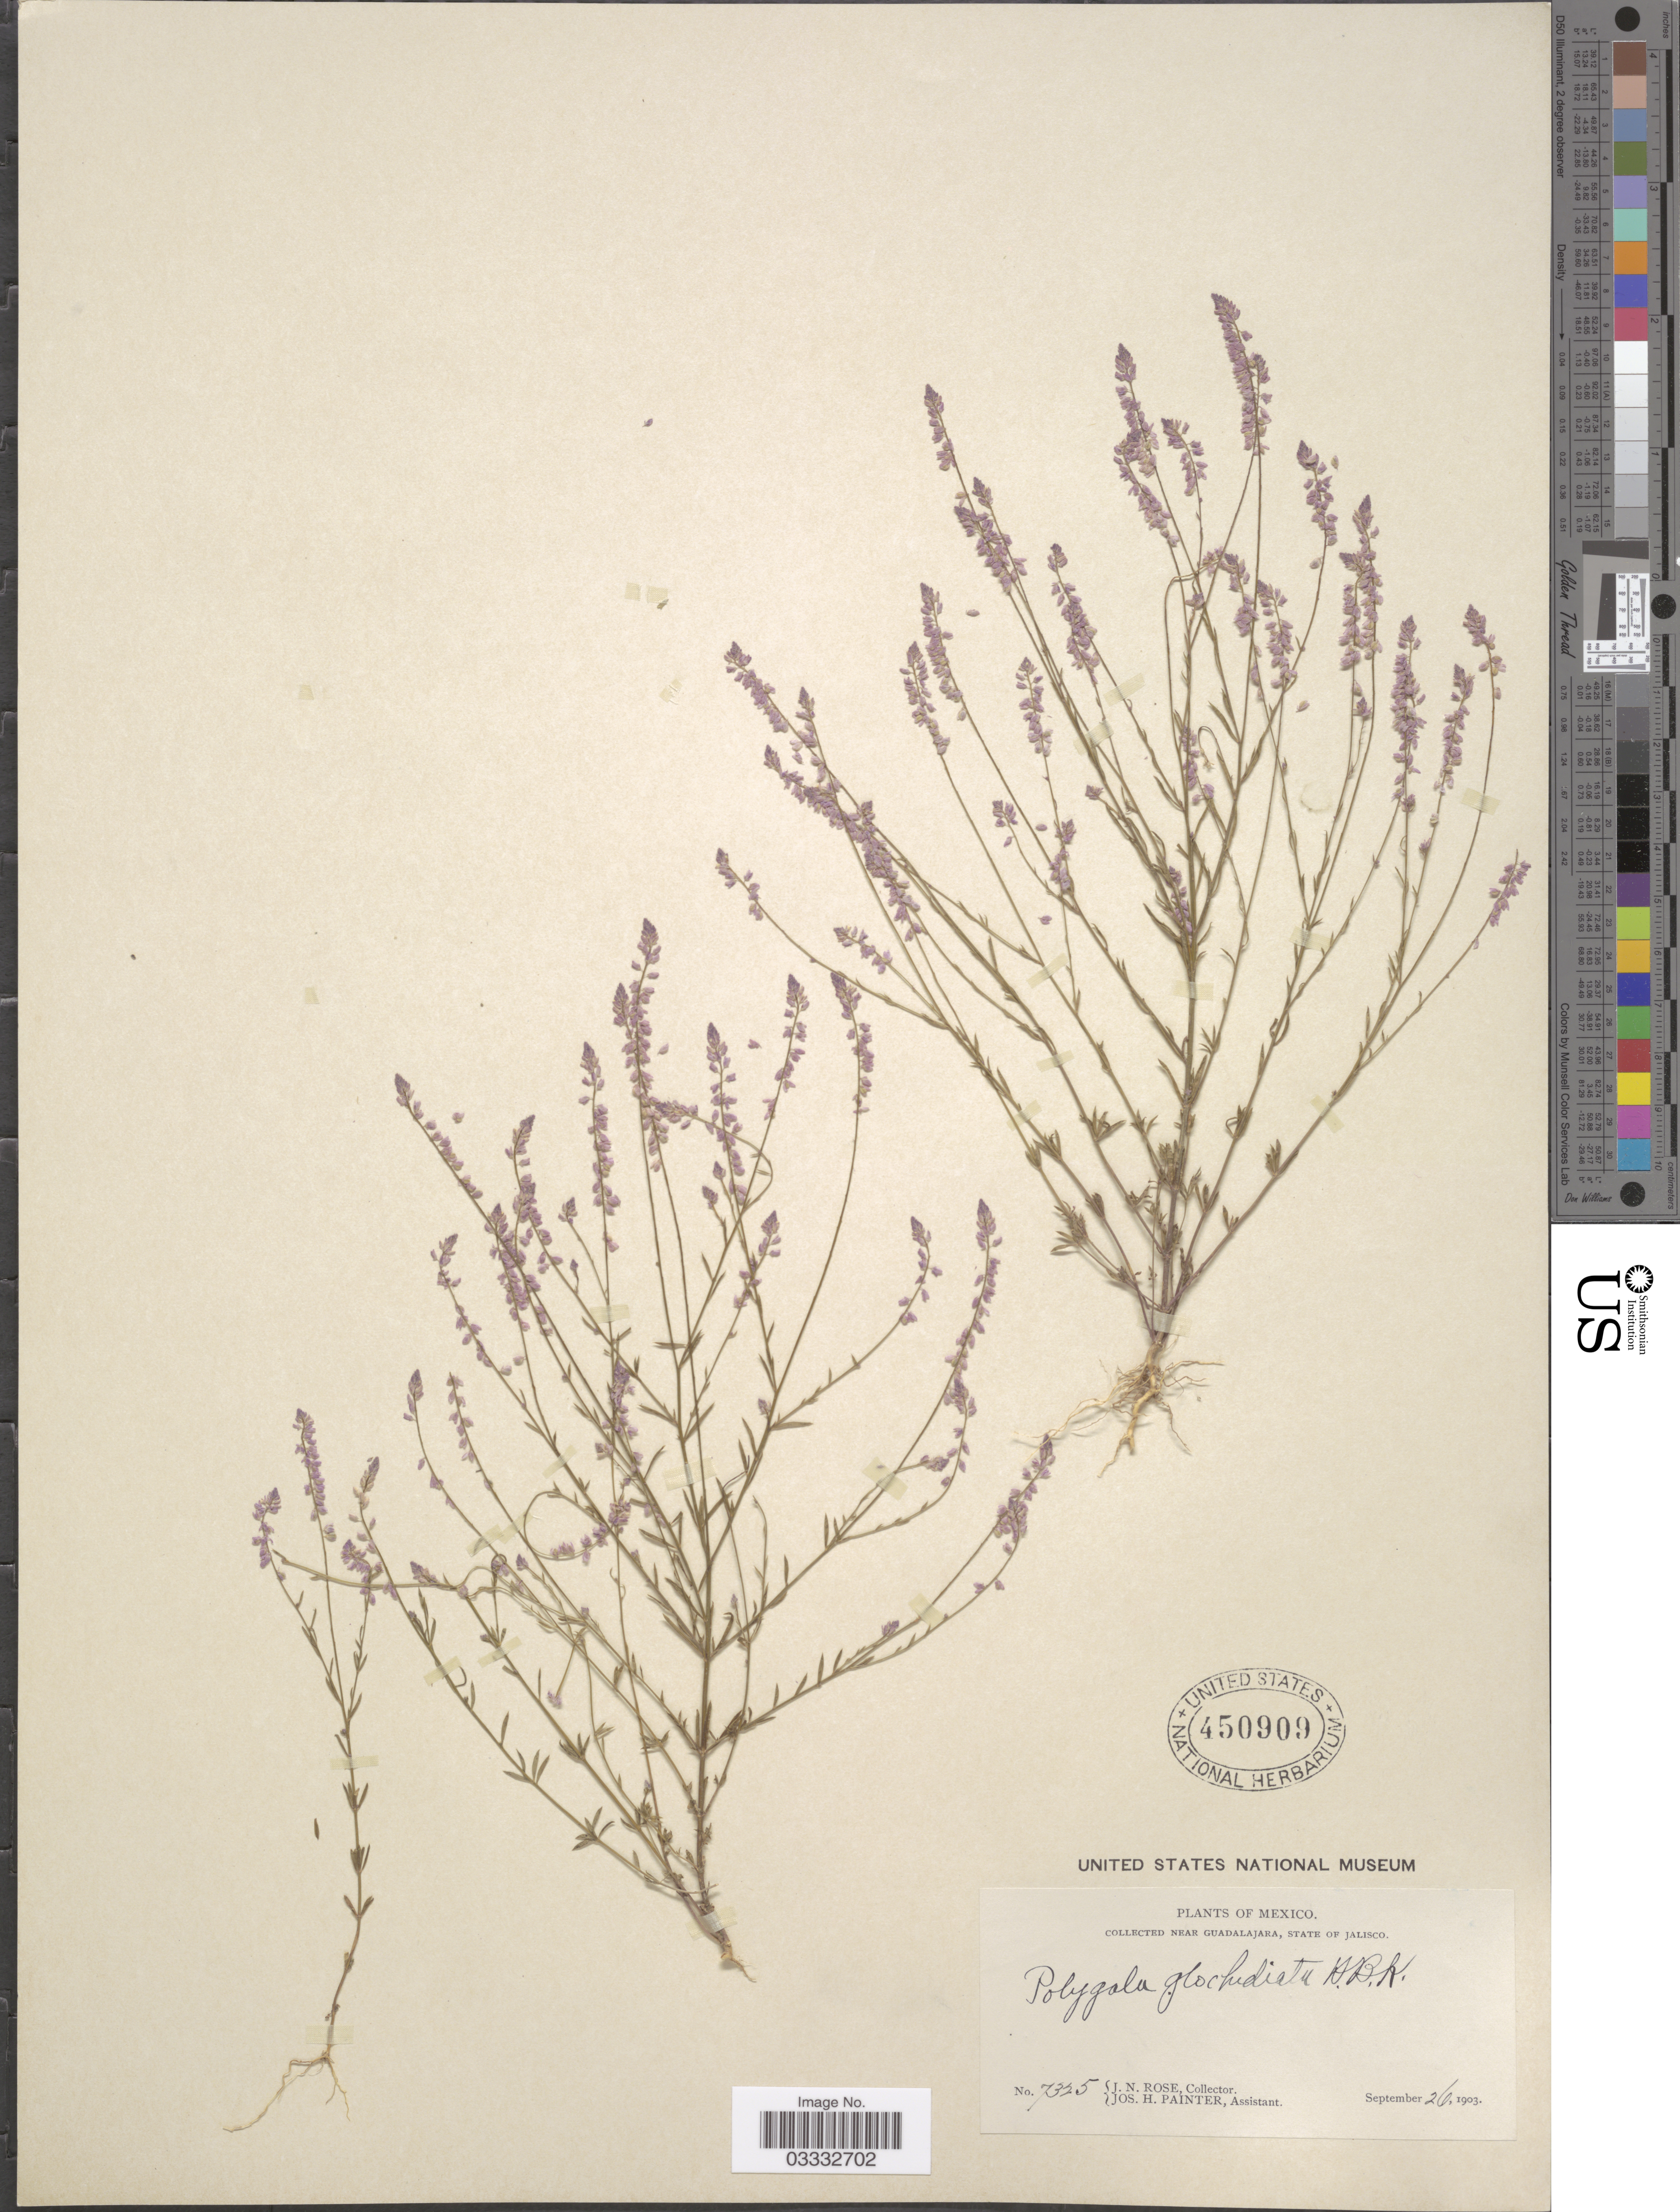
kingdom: Plantae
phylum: Tracheophyta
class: Magnoliopsida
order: Fabales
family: Polygalaceae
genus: Polygala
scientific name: Polygala glochidiata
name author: Kunth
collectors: J. N. Rose & J. H. Painter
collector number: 7325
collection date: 1903-09-26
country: Mexico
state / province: Jalisco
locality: Near Guadalajara.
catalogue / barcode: US 450909